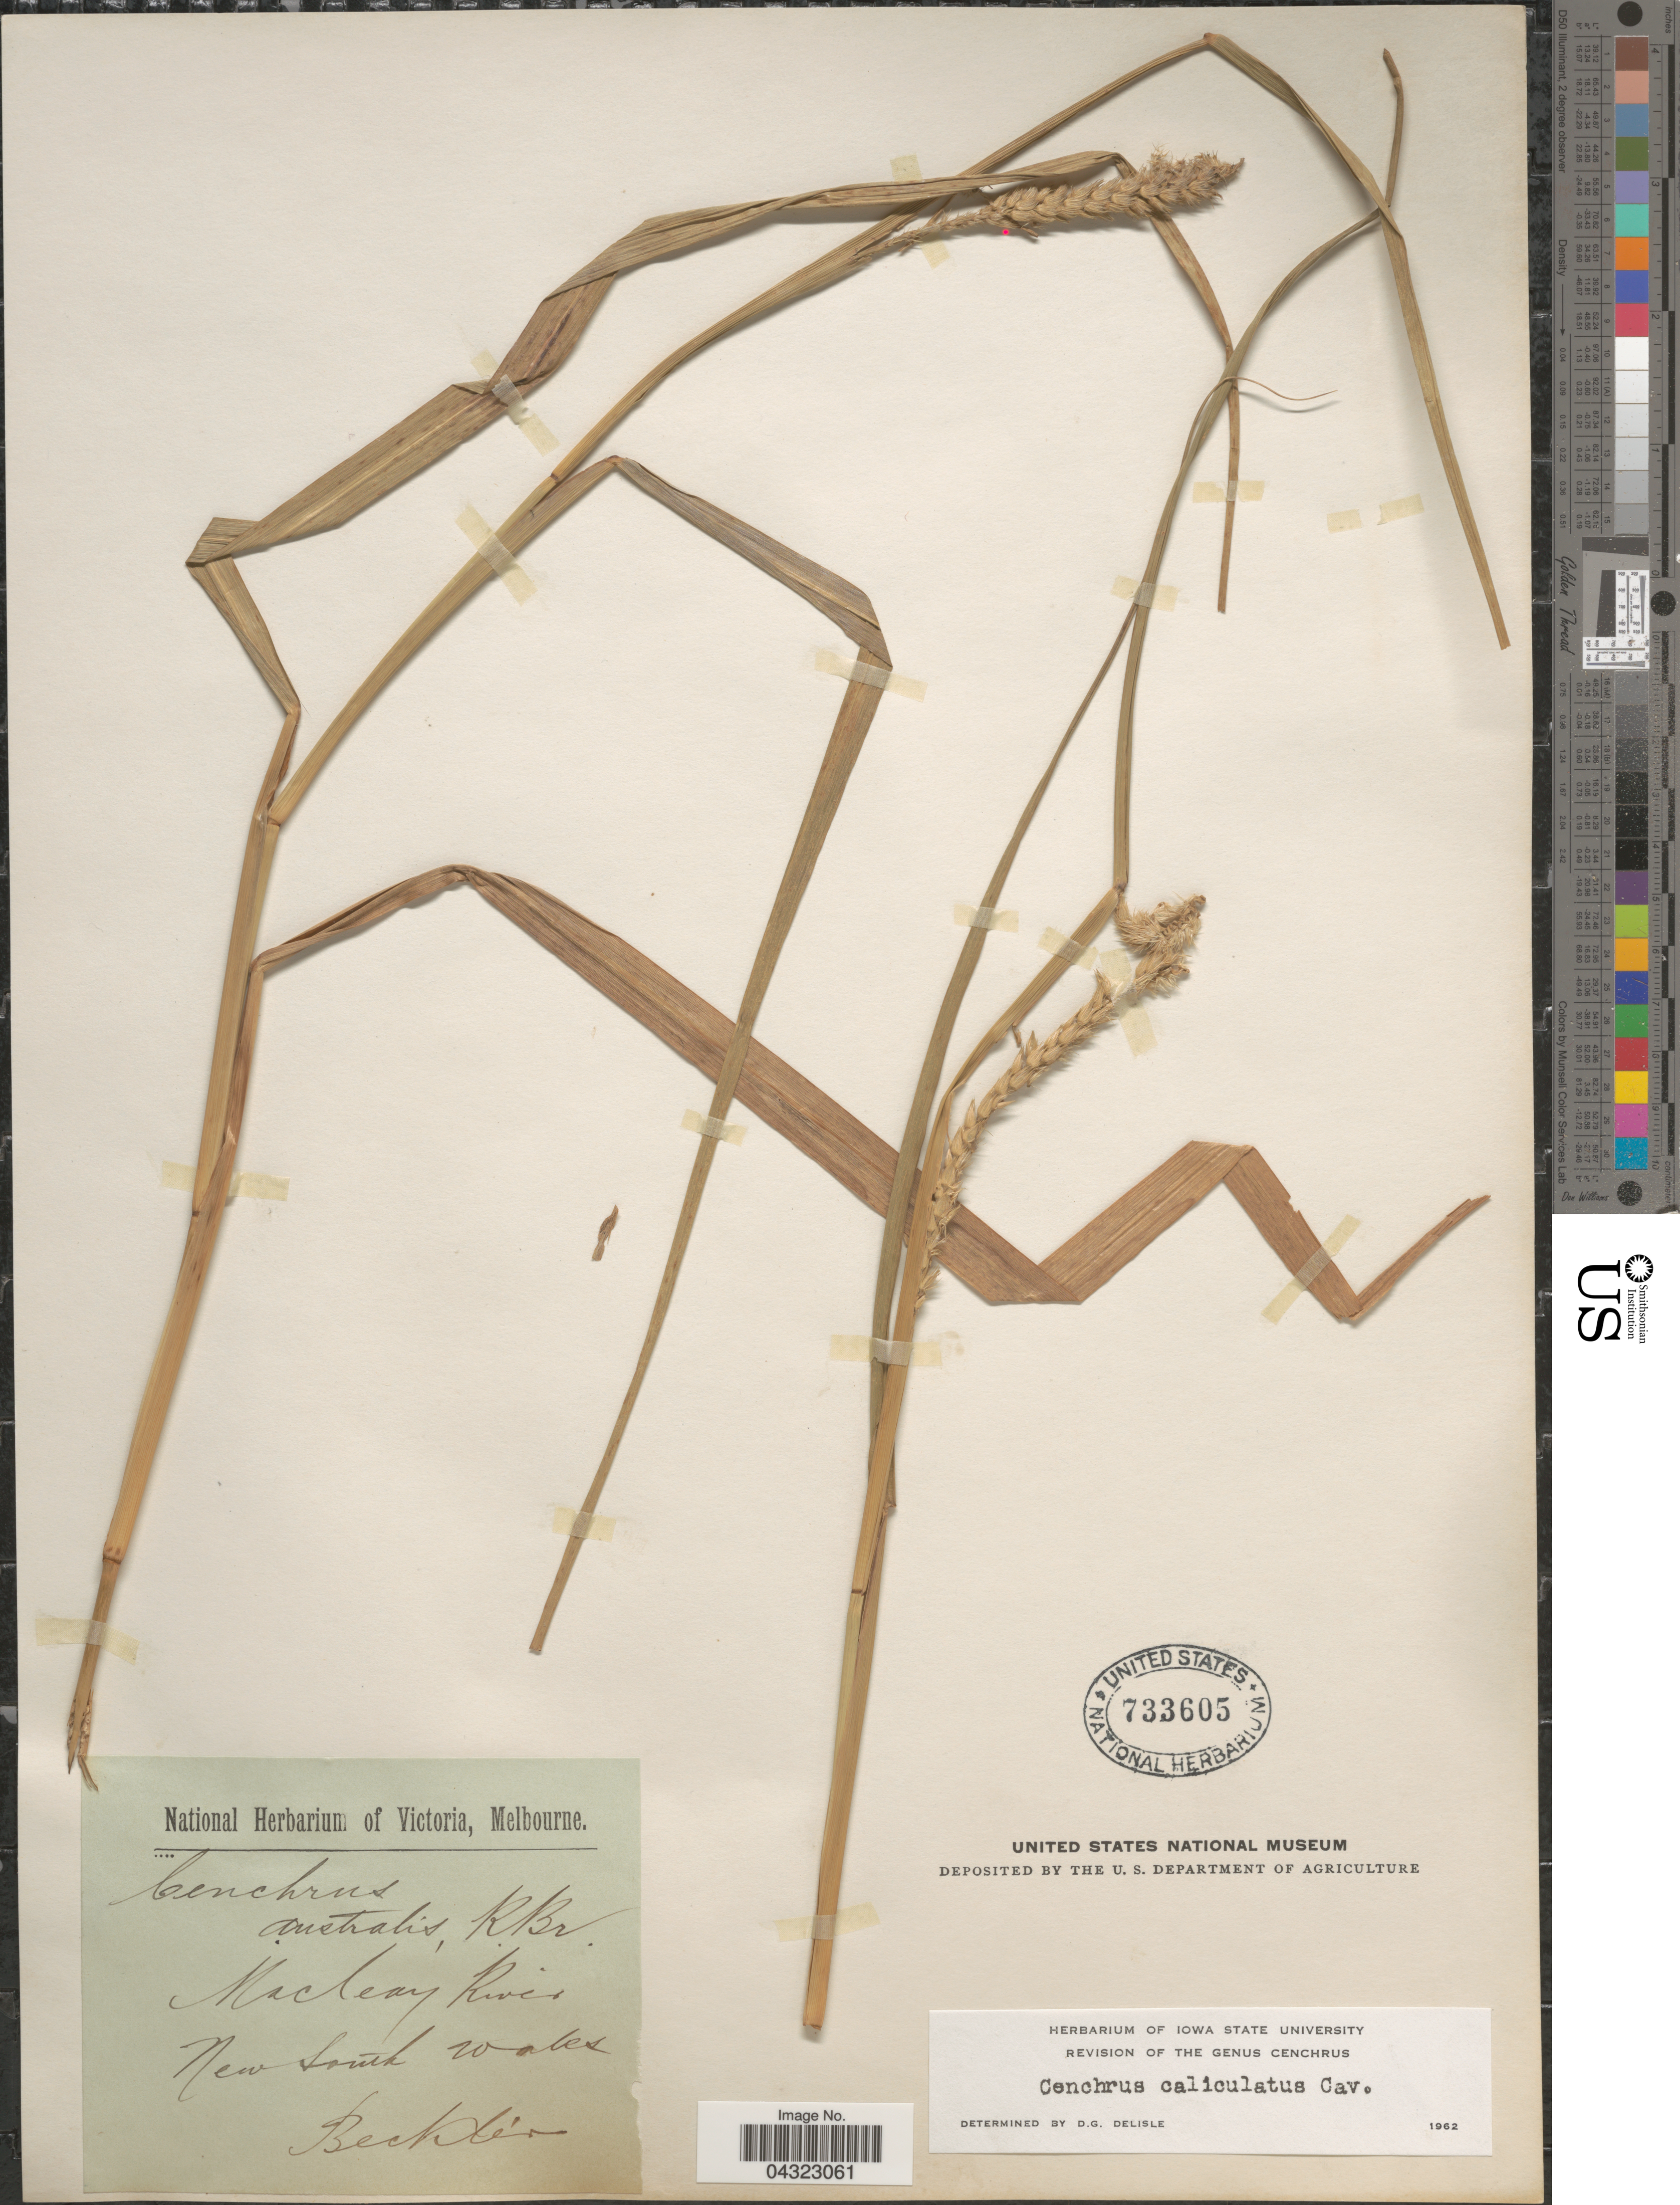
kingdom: Plantae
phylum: Tracheophyta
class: Liliopsida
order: Poales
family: Poaceae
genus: Cenchrus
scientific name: Cenchrus caliculatus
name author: Cav.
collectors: Beckler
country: Australia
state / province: New South Wales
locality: Macleary River.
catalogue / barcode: US 733605